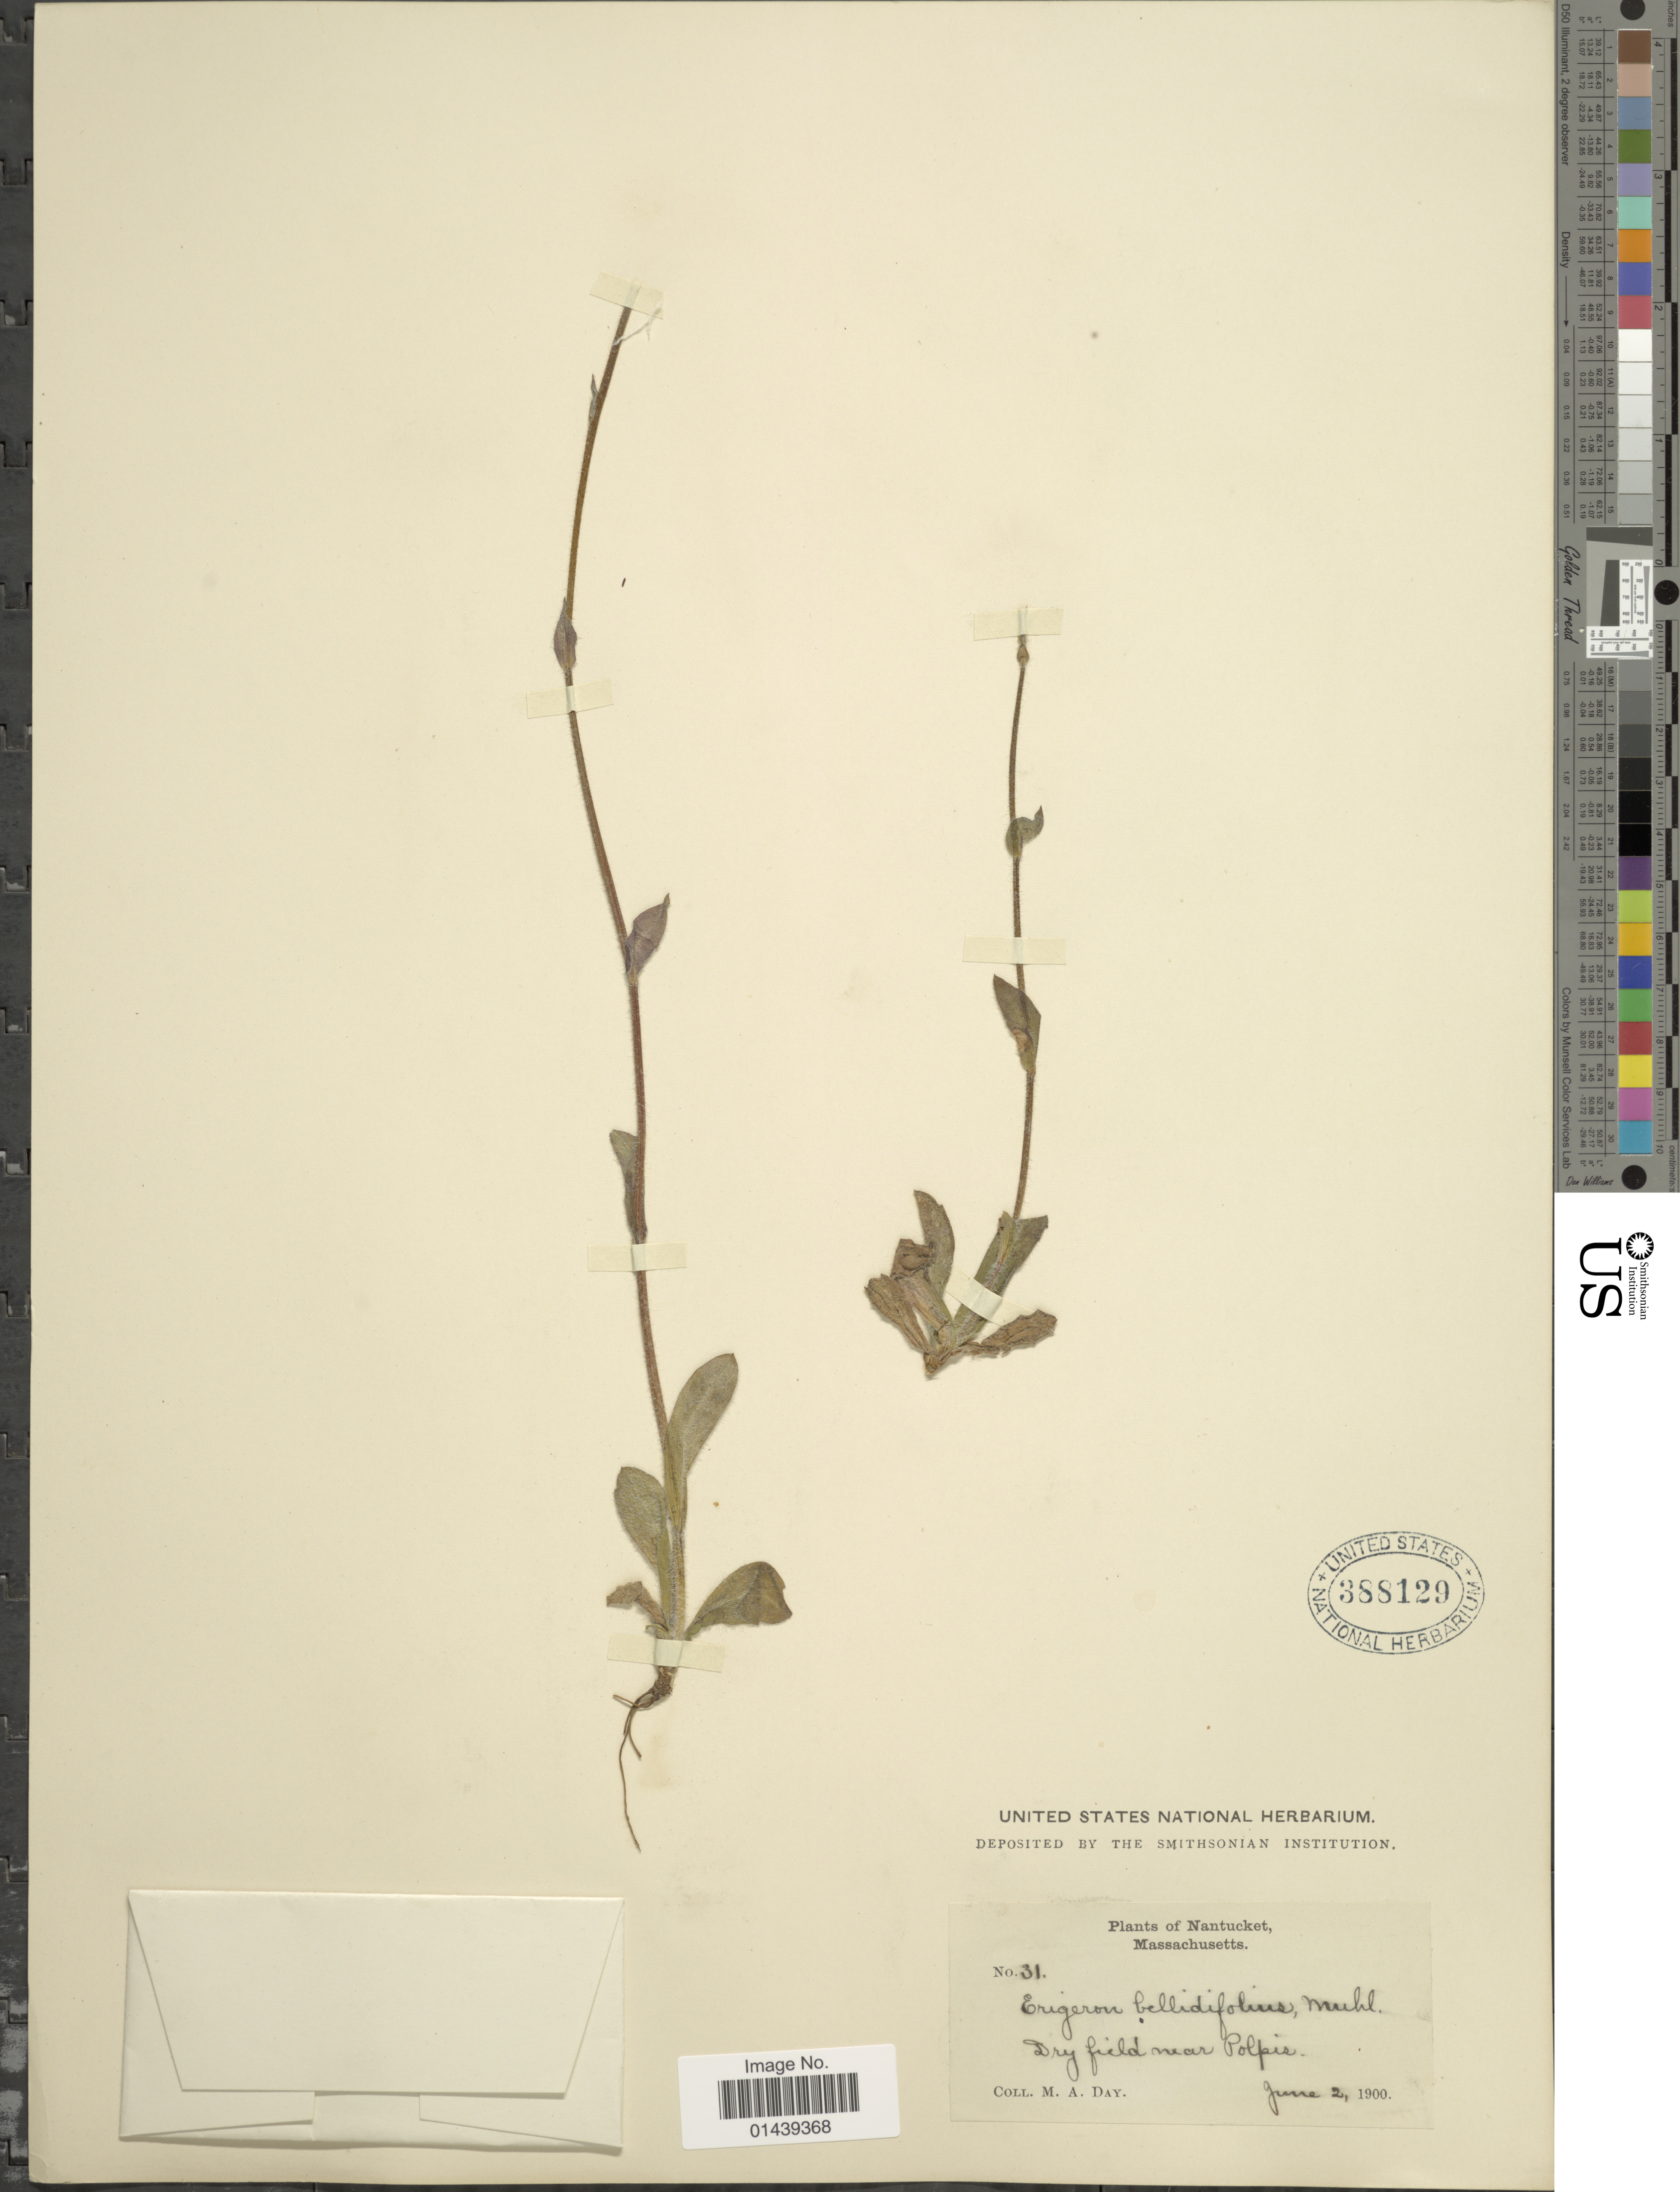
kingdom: Plantae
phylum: Tracheophyta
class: Magnoliopsida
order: Asterales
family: Asteraceae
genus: Erigeron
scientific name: Erigeron pulchellus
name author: Michx.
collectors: M. Day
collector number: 31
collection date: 1900-06-02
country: United States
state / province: Massachusetts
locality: Nantucket. near Polpis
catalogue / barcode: US 388129